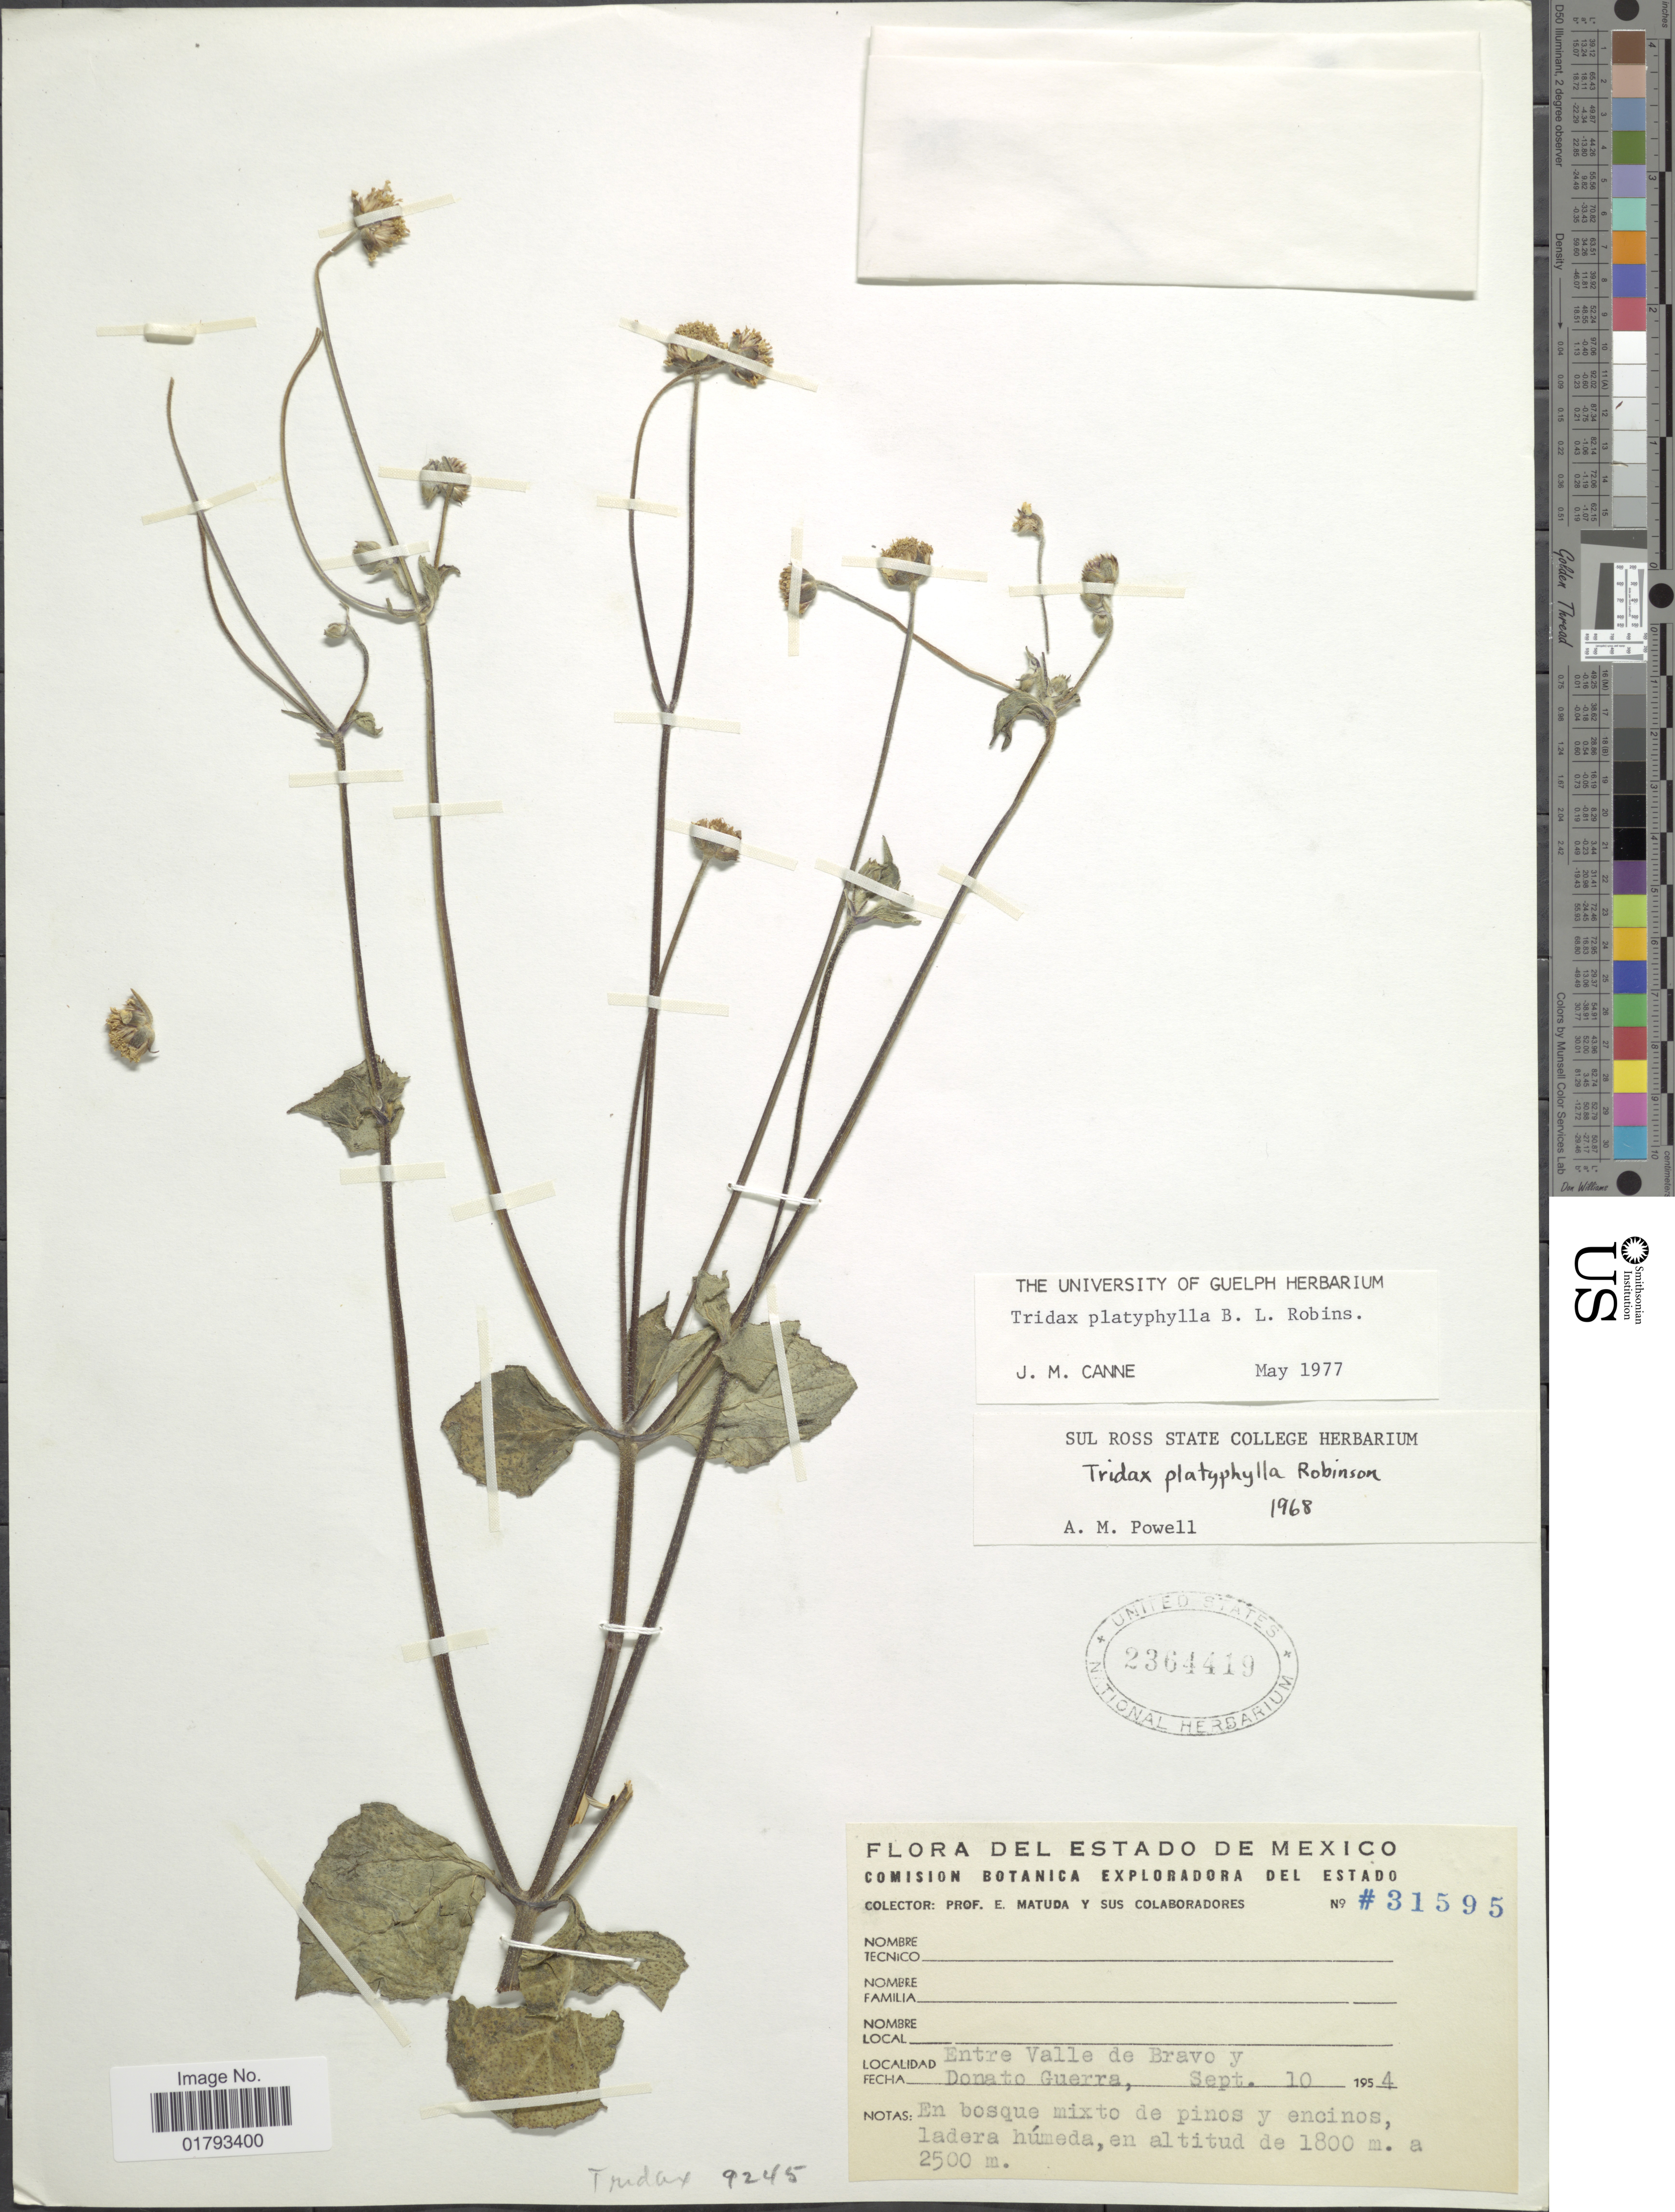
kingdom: Plantae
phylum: Tracheophyta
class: Magnoliopsida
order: Asterales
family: Asteraceae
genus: Tridax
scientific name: Tridax platyphylla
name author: B.L. Rob.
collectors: E. Matuda & et al.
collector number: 31595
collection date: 1954-09-10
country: Mexico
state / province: México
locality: Entre Valle de Bravo y Donato Guerra.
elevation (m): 1800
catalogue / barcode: US 2364419